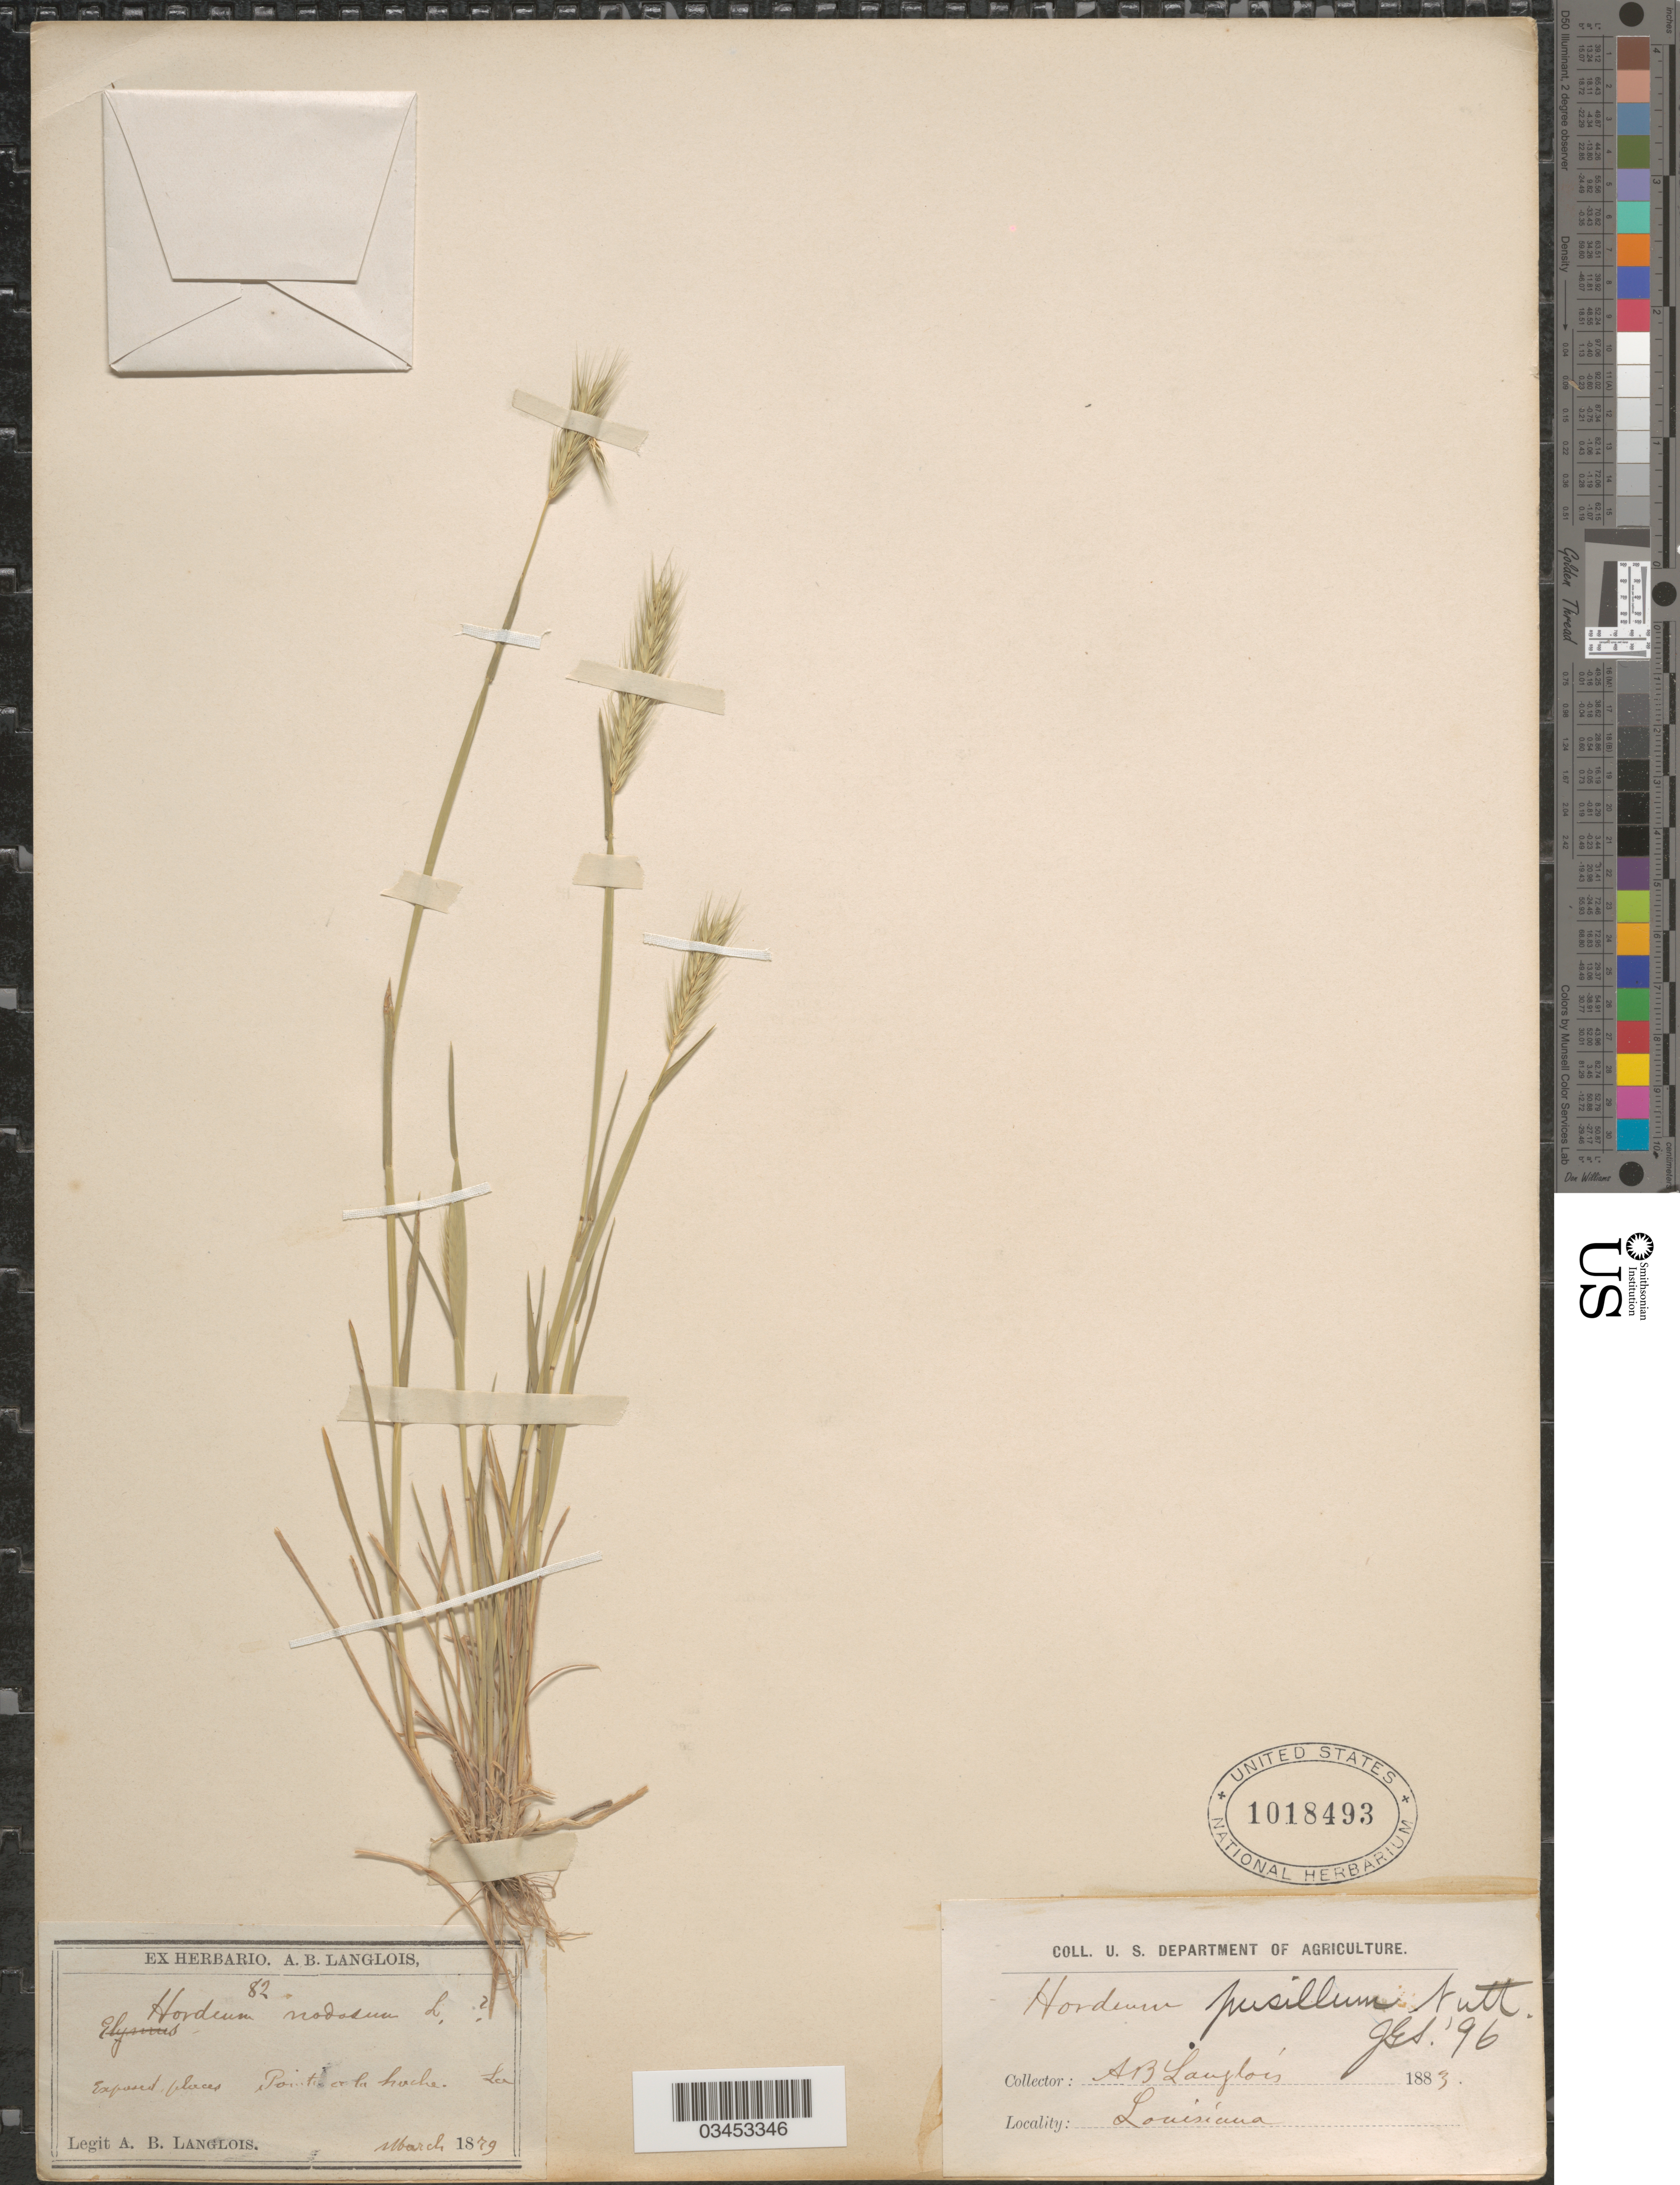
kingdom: Plantae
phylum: Tracheophyta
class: Liliopsida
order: Poales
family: Poaceae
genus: Hordeum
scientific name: Hordeum pusillum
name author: Nutt.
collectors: A. Langlois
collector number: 82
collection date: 1879-03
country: United States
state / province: Louisiana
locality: Exposed places. Point ex la huche.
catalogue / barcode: US 1018493